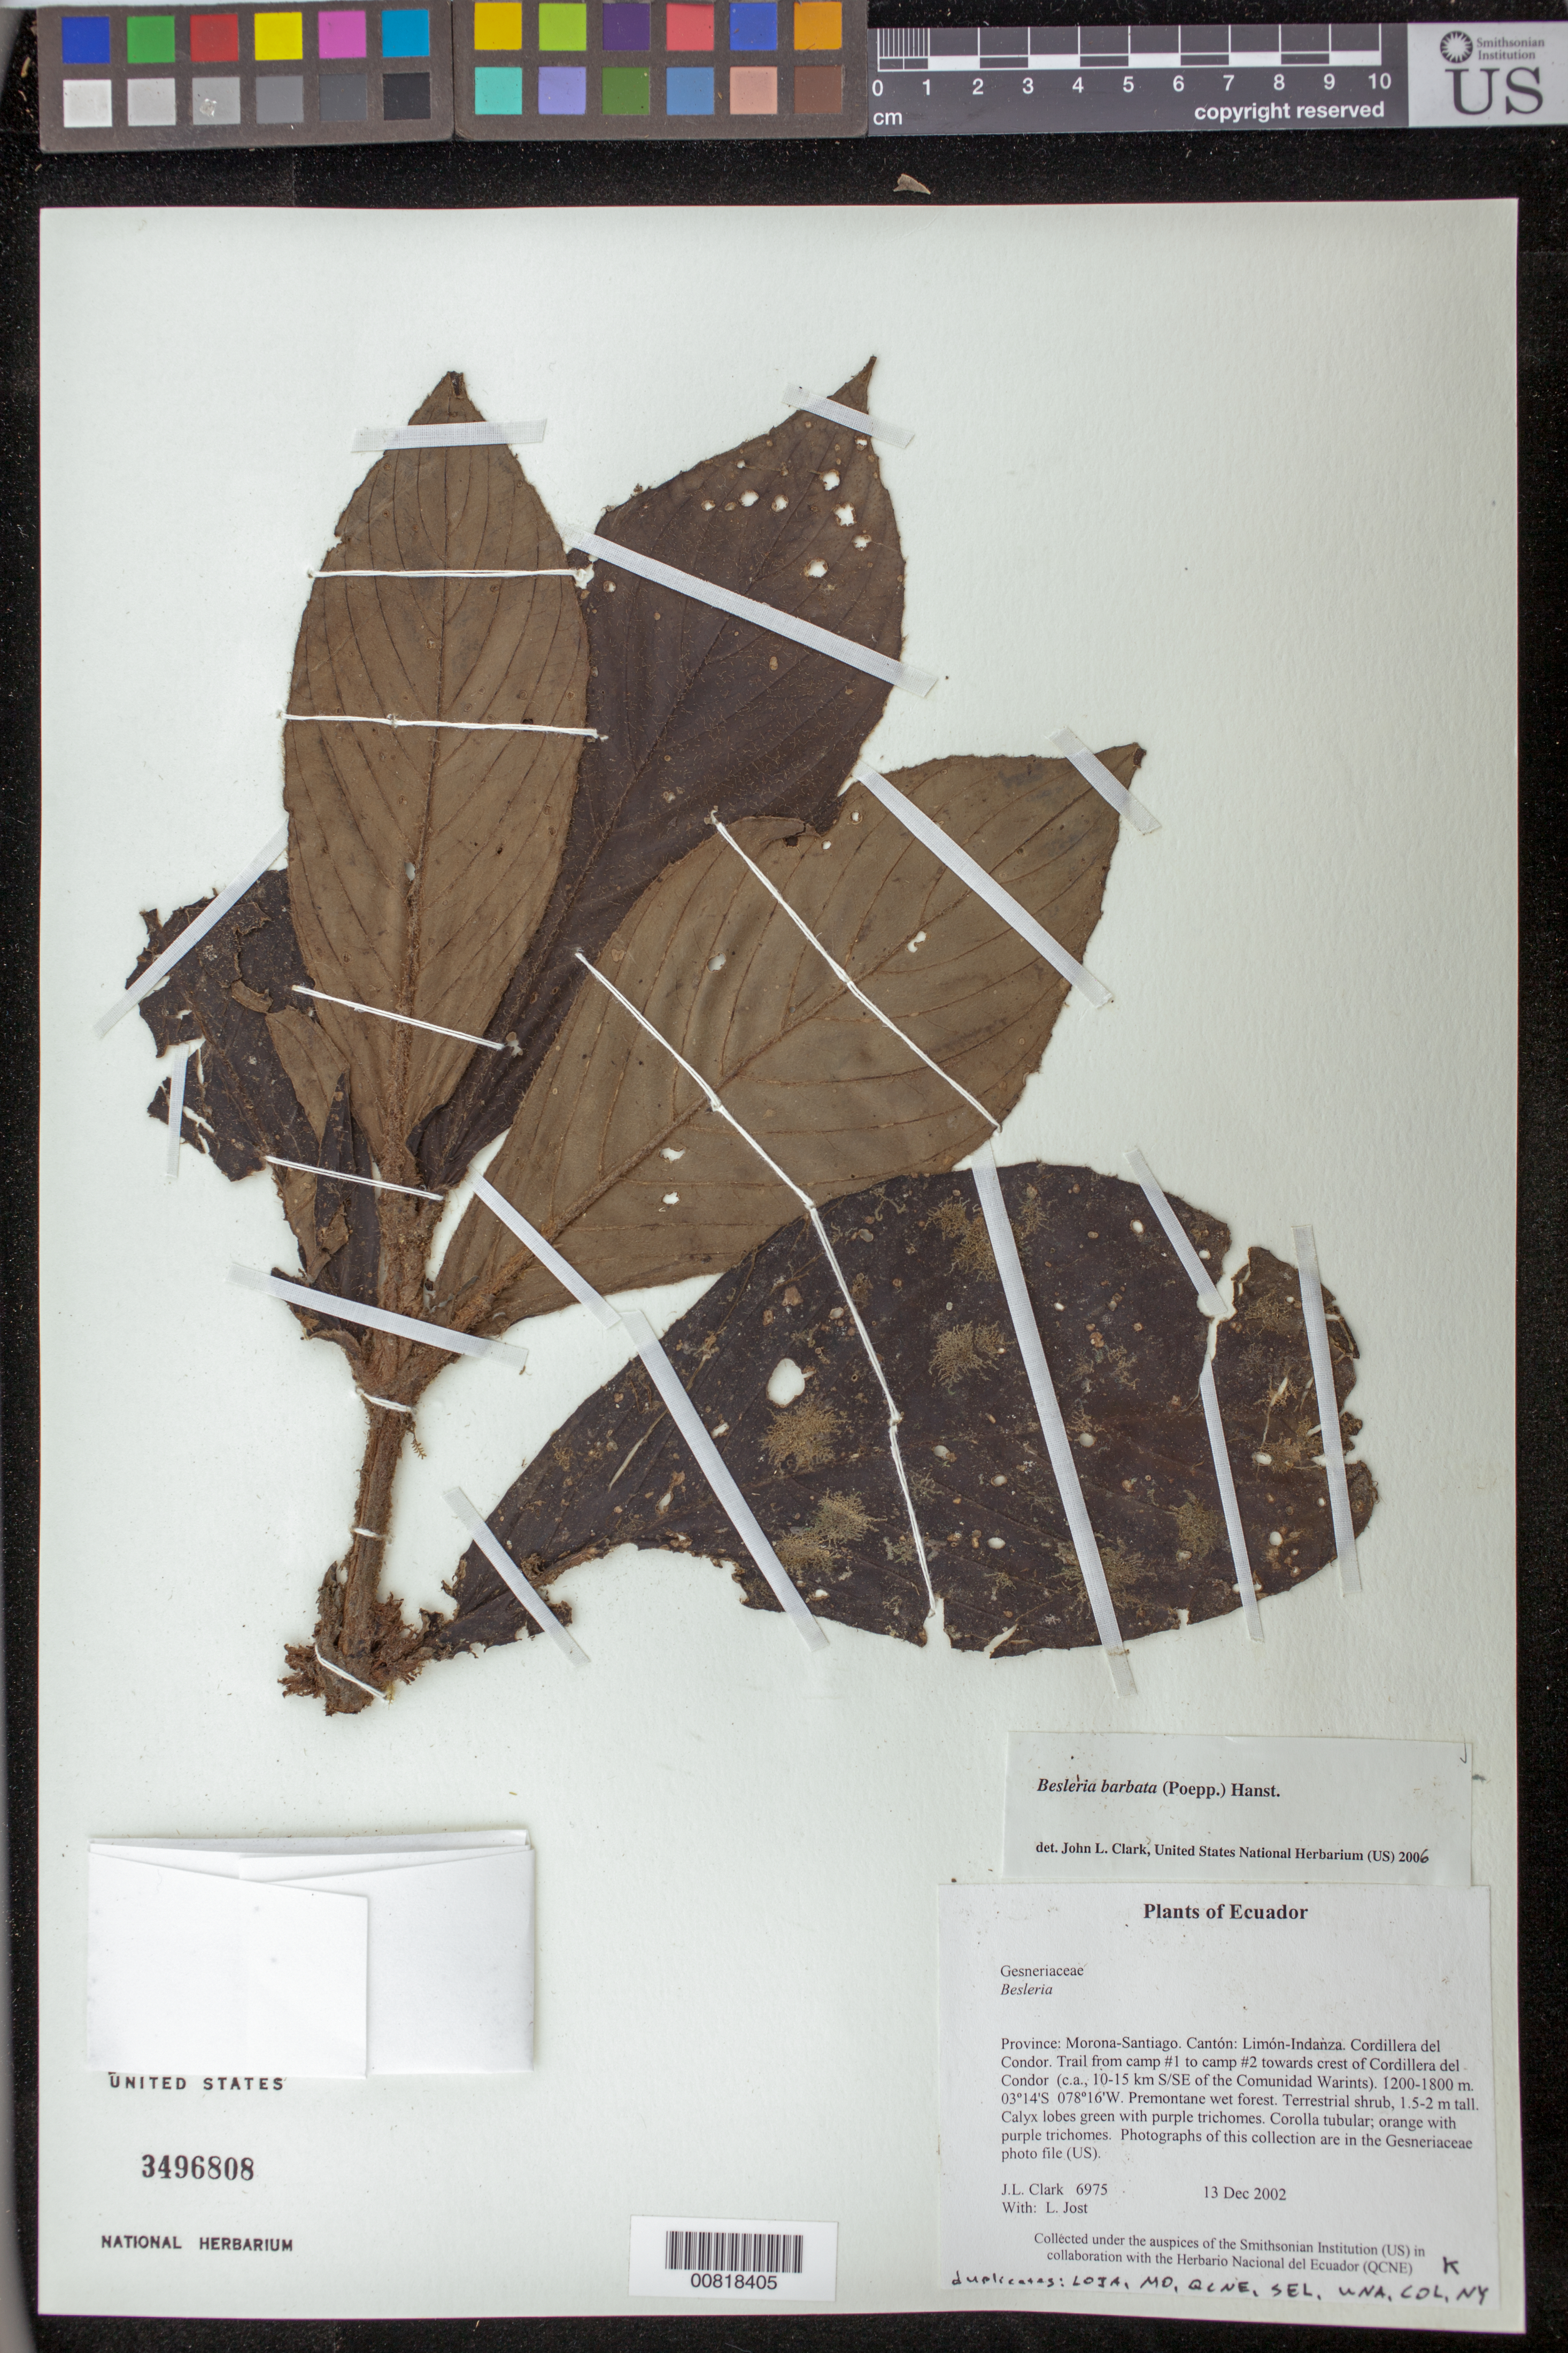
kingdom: Plantae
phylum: Tracheophyta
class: Magnoliopsida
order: Lamiales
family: Gesneriaceae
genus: Besleria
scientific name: Besleria barbata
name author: (Poepp.) Hanst.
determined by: Clark, J. L., (SEL), The Marie Selby Botanical Garden (UNITED STATES)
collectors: J. L. Clark & L. Jost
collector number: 6975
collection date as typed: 13 Dec 2002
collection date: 2002-12-13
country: Ecuador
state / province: Morona-Santiago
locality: Limón-Indanza. Cordillera del Condor. Trail from camp #1 to camp #2 towards crest of Cordillera del Condor (c.a., 10-15 km S/SE of the Comunidad Warints).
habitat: Premontane wet forest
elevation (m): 1200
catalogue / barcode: US 3496808